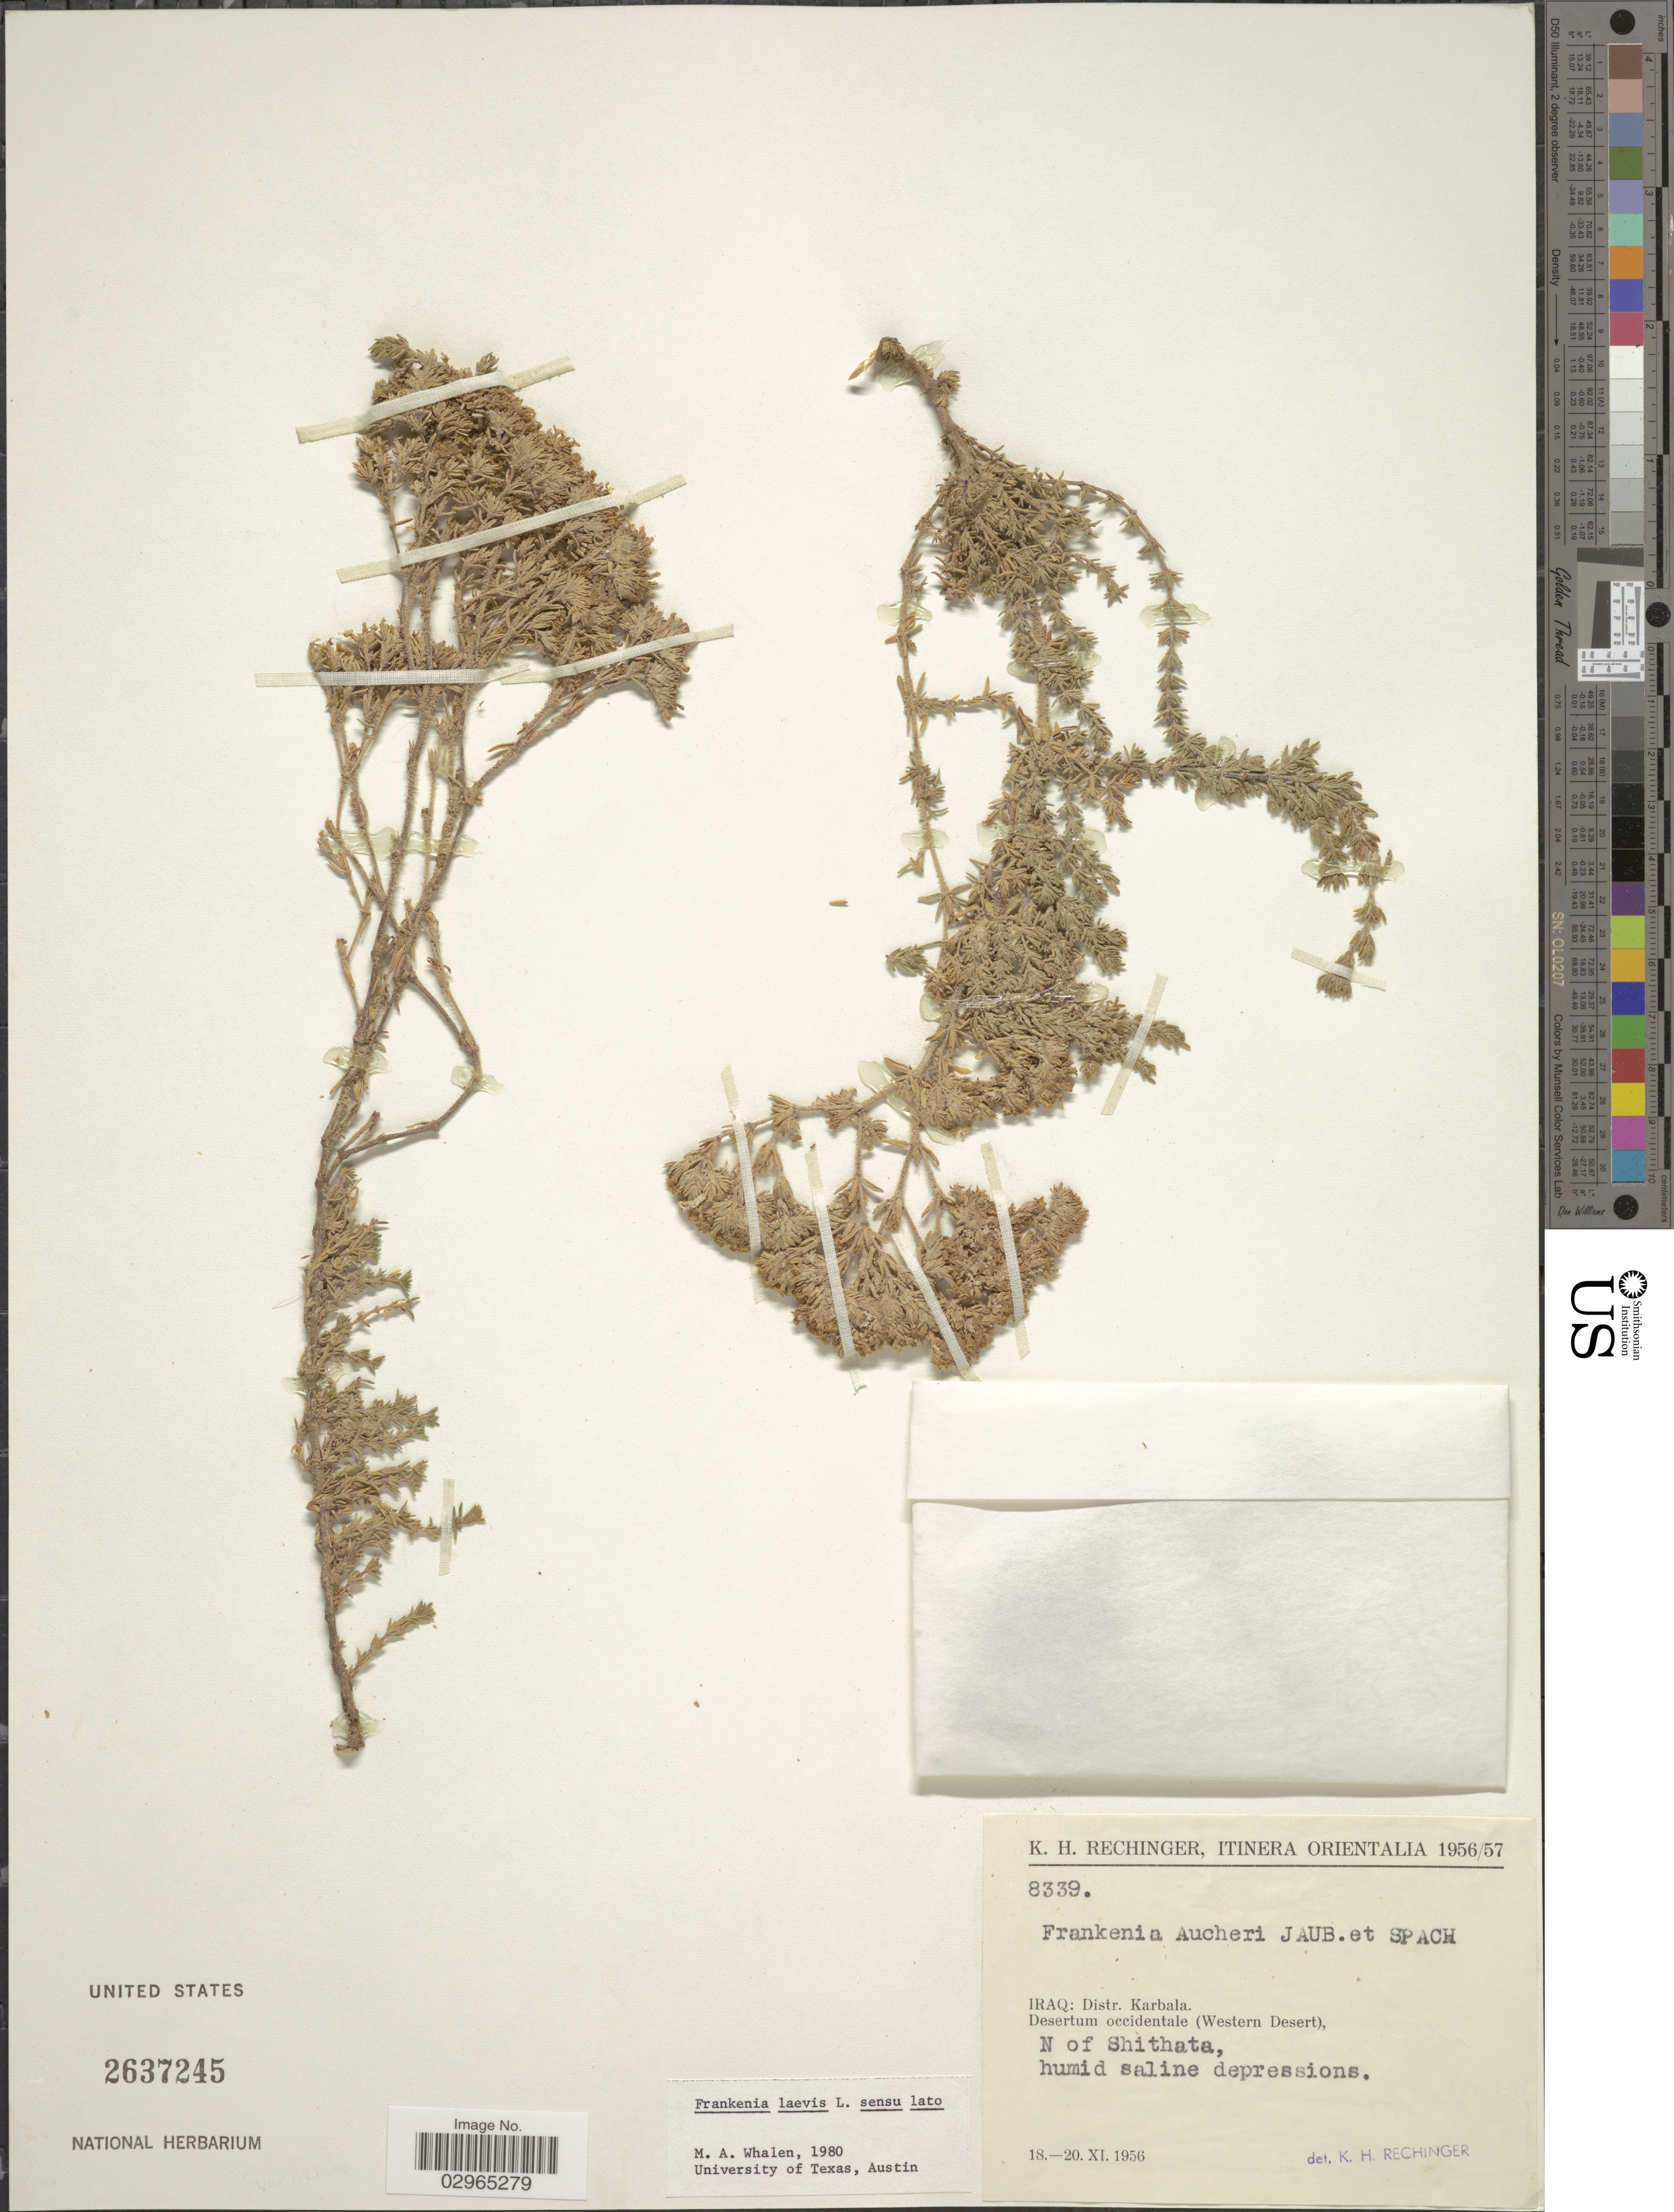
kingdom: Plantae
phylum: Tracheophyta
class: Magnoliopsida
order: Caryophyllales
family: Frankeniaceae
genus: Frankenia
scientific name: Frankenia laevis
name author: L.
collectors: K. H. Rechinger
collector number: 8339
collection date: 1956-11-18/1956-11-20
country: Iraq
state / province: Al Karbala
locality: Distr. Karbala. Desertum occidentale (Western Desert). N of Shithata.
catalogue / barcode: US 2637245